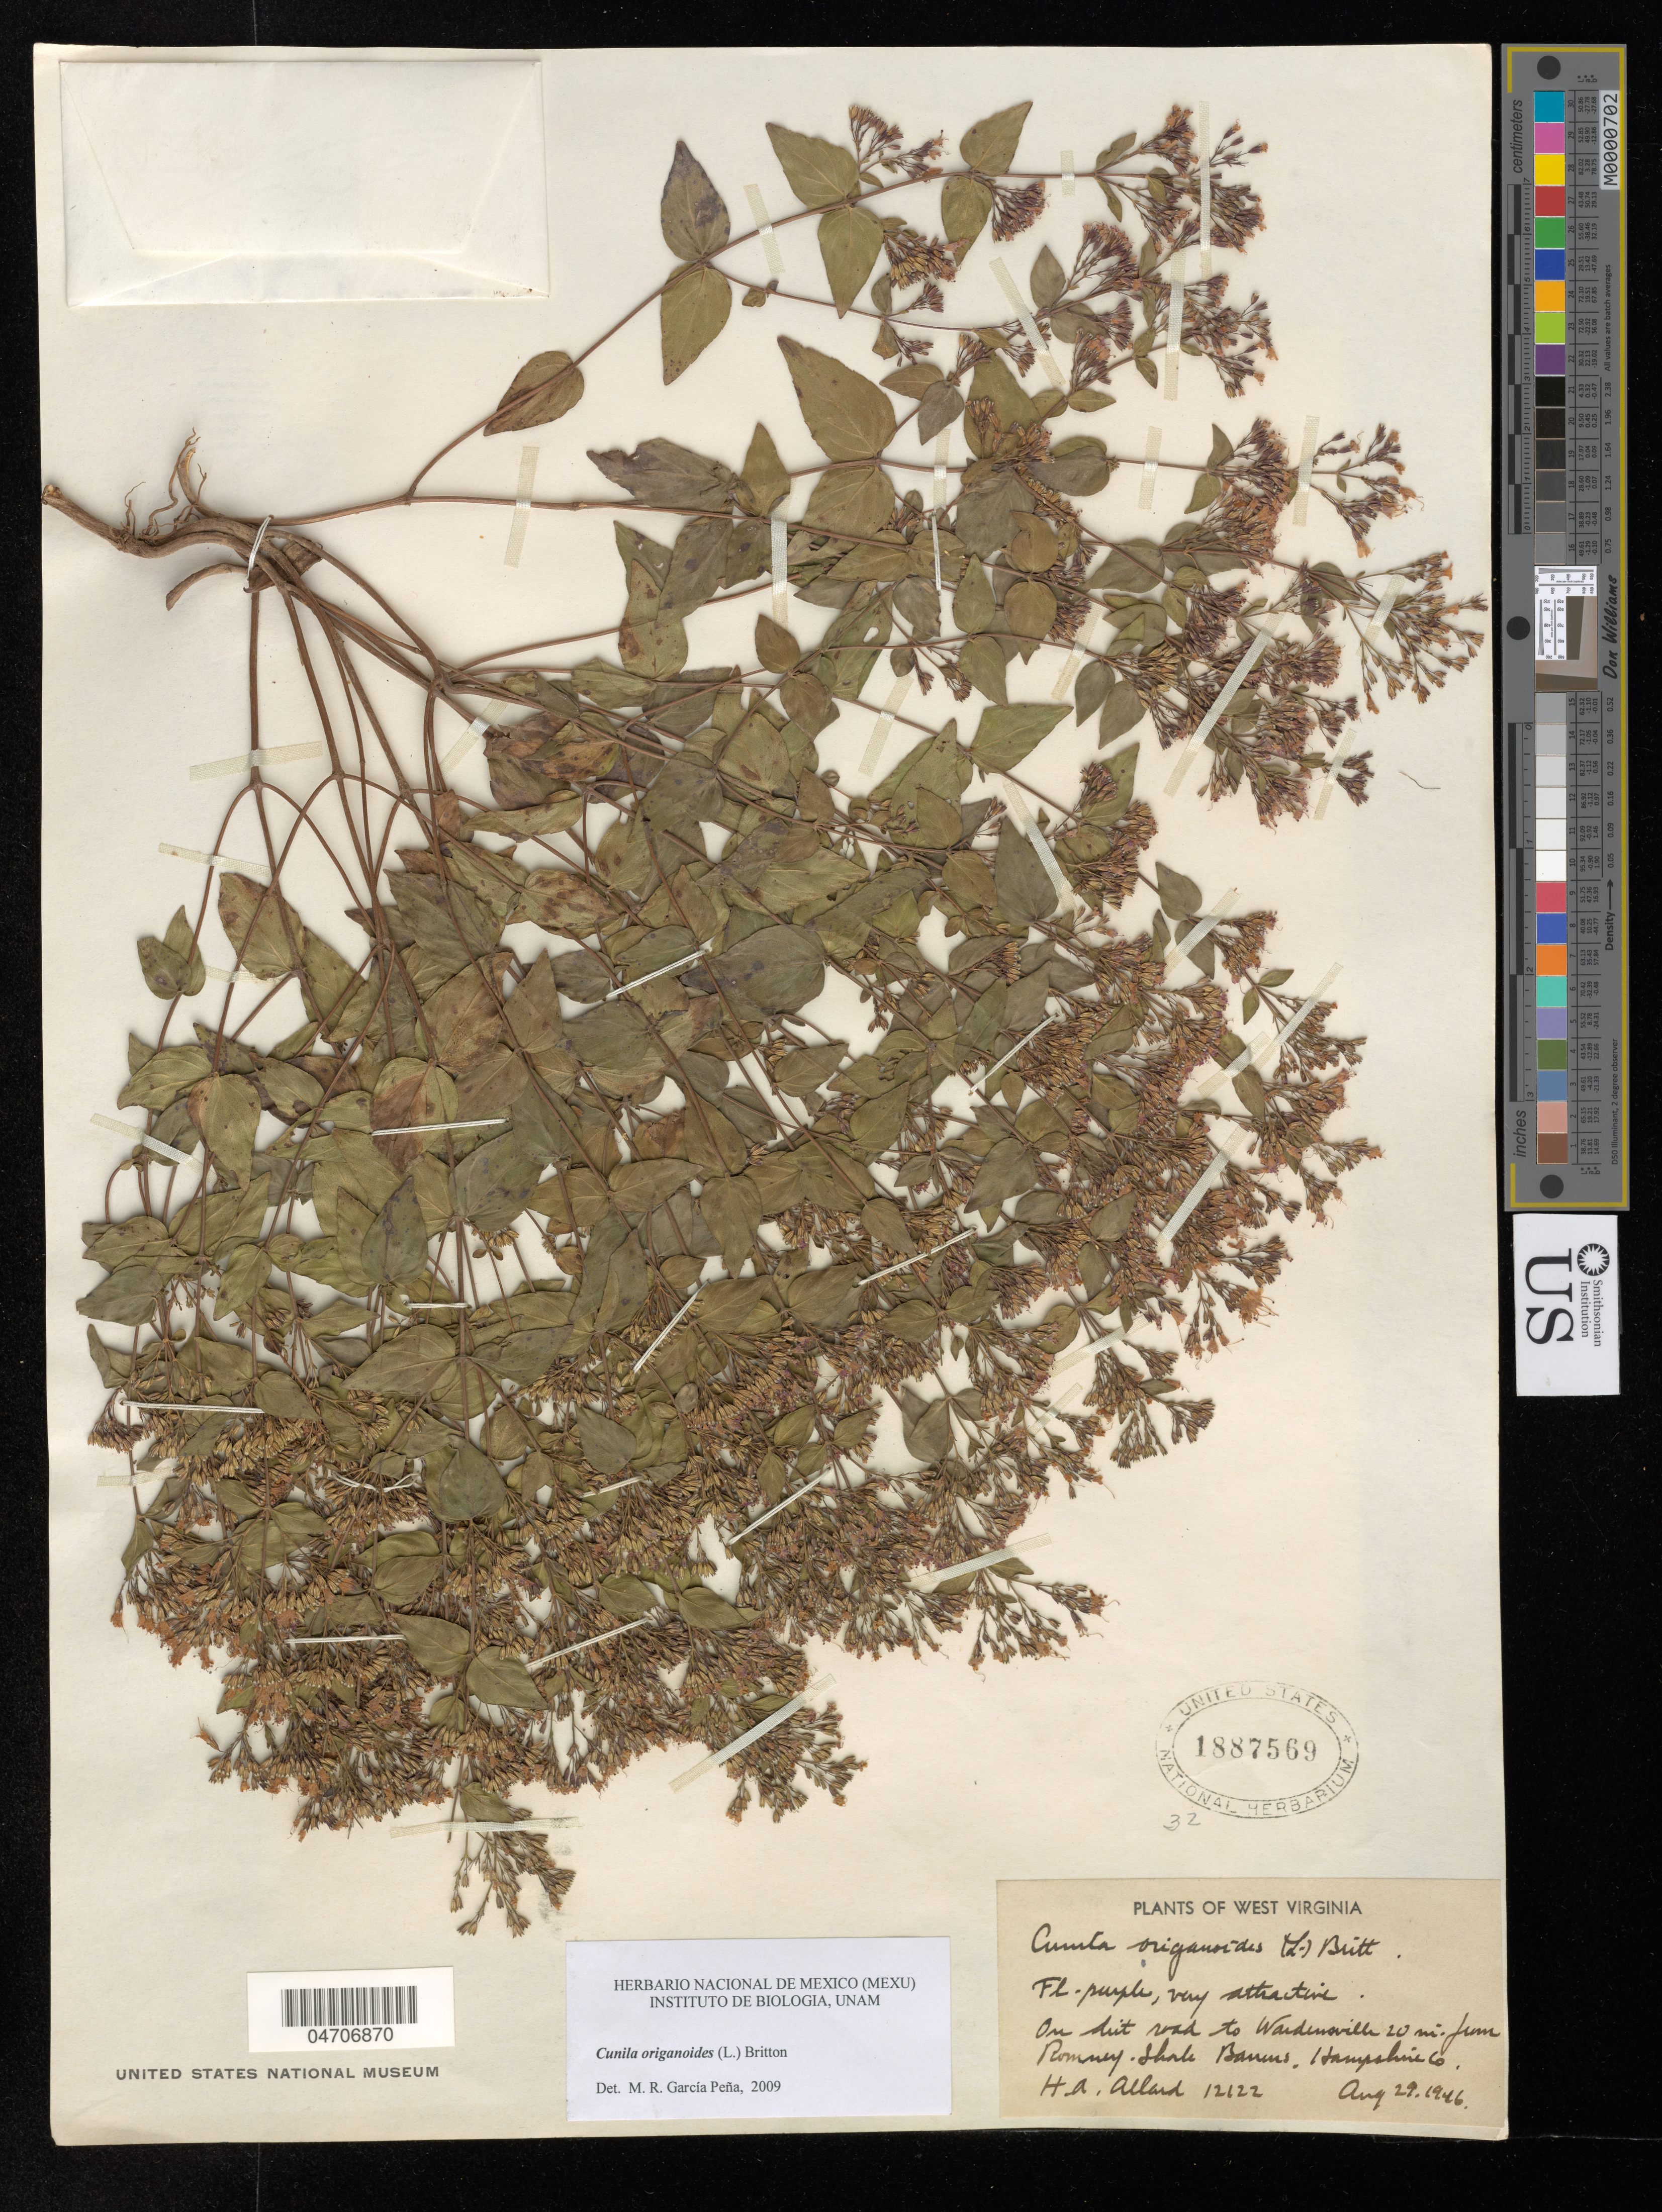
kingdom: Plantae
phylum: Tracheophyta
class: Magnoliopsida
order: Lamiales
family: Lamiaceae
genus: Cunila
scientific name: Cunila origanoides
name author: (L.) Britton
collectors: H. A. Allard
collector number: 12122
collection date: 1946-08-29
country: United States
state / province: West Virginia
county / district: Hampshire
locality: On dirt road to Wardensville 20 mi. from Romney. Shale Barrens. Hampshire Co.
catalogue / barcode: US 1887569